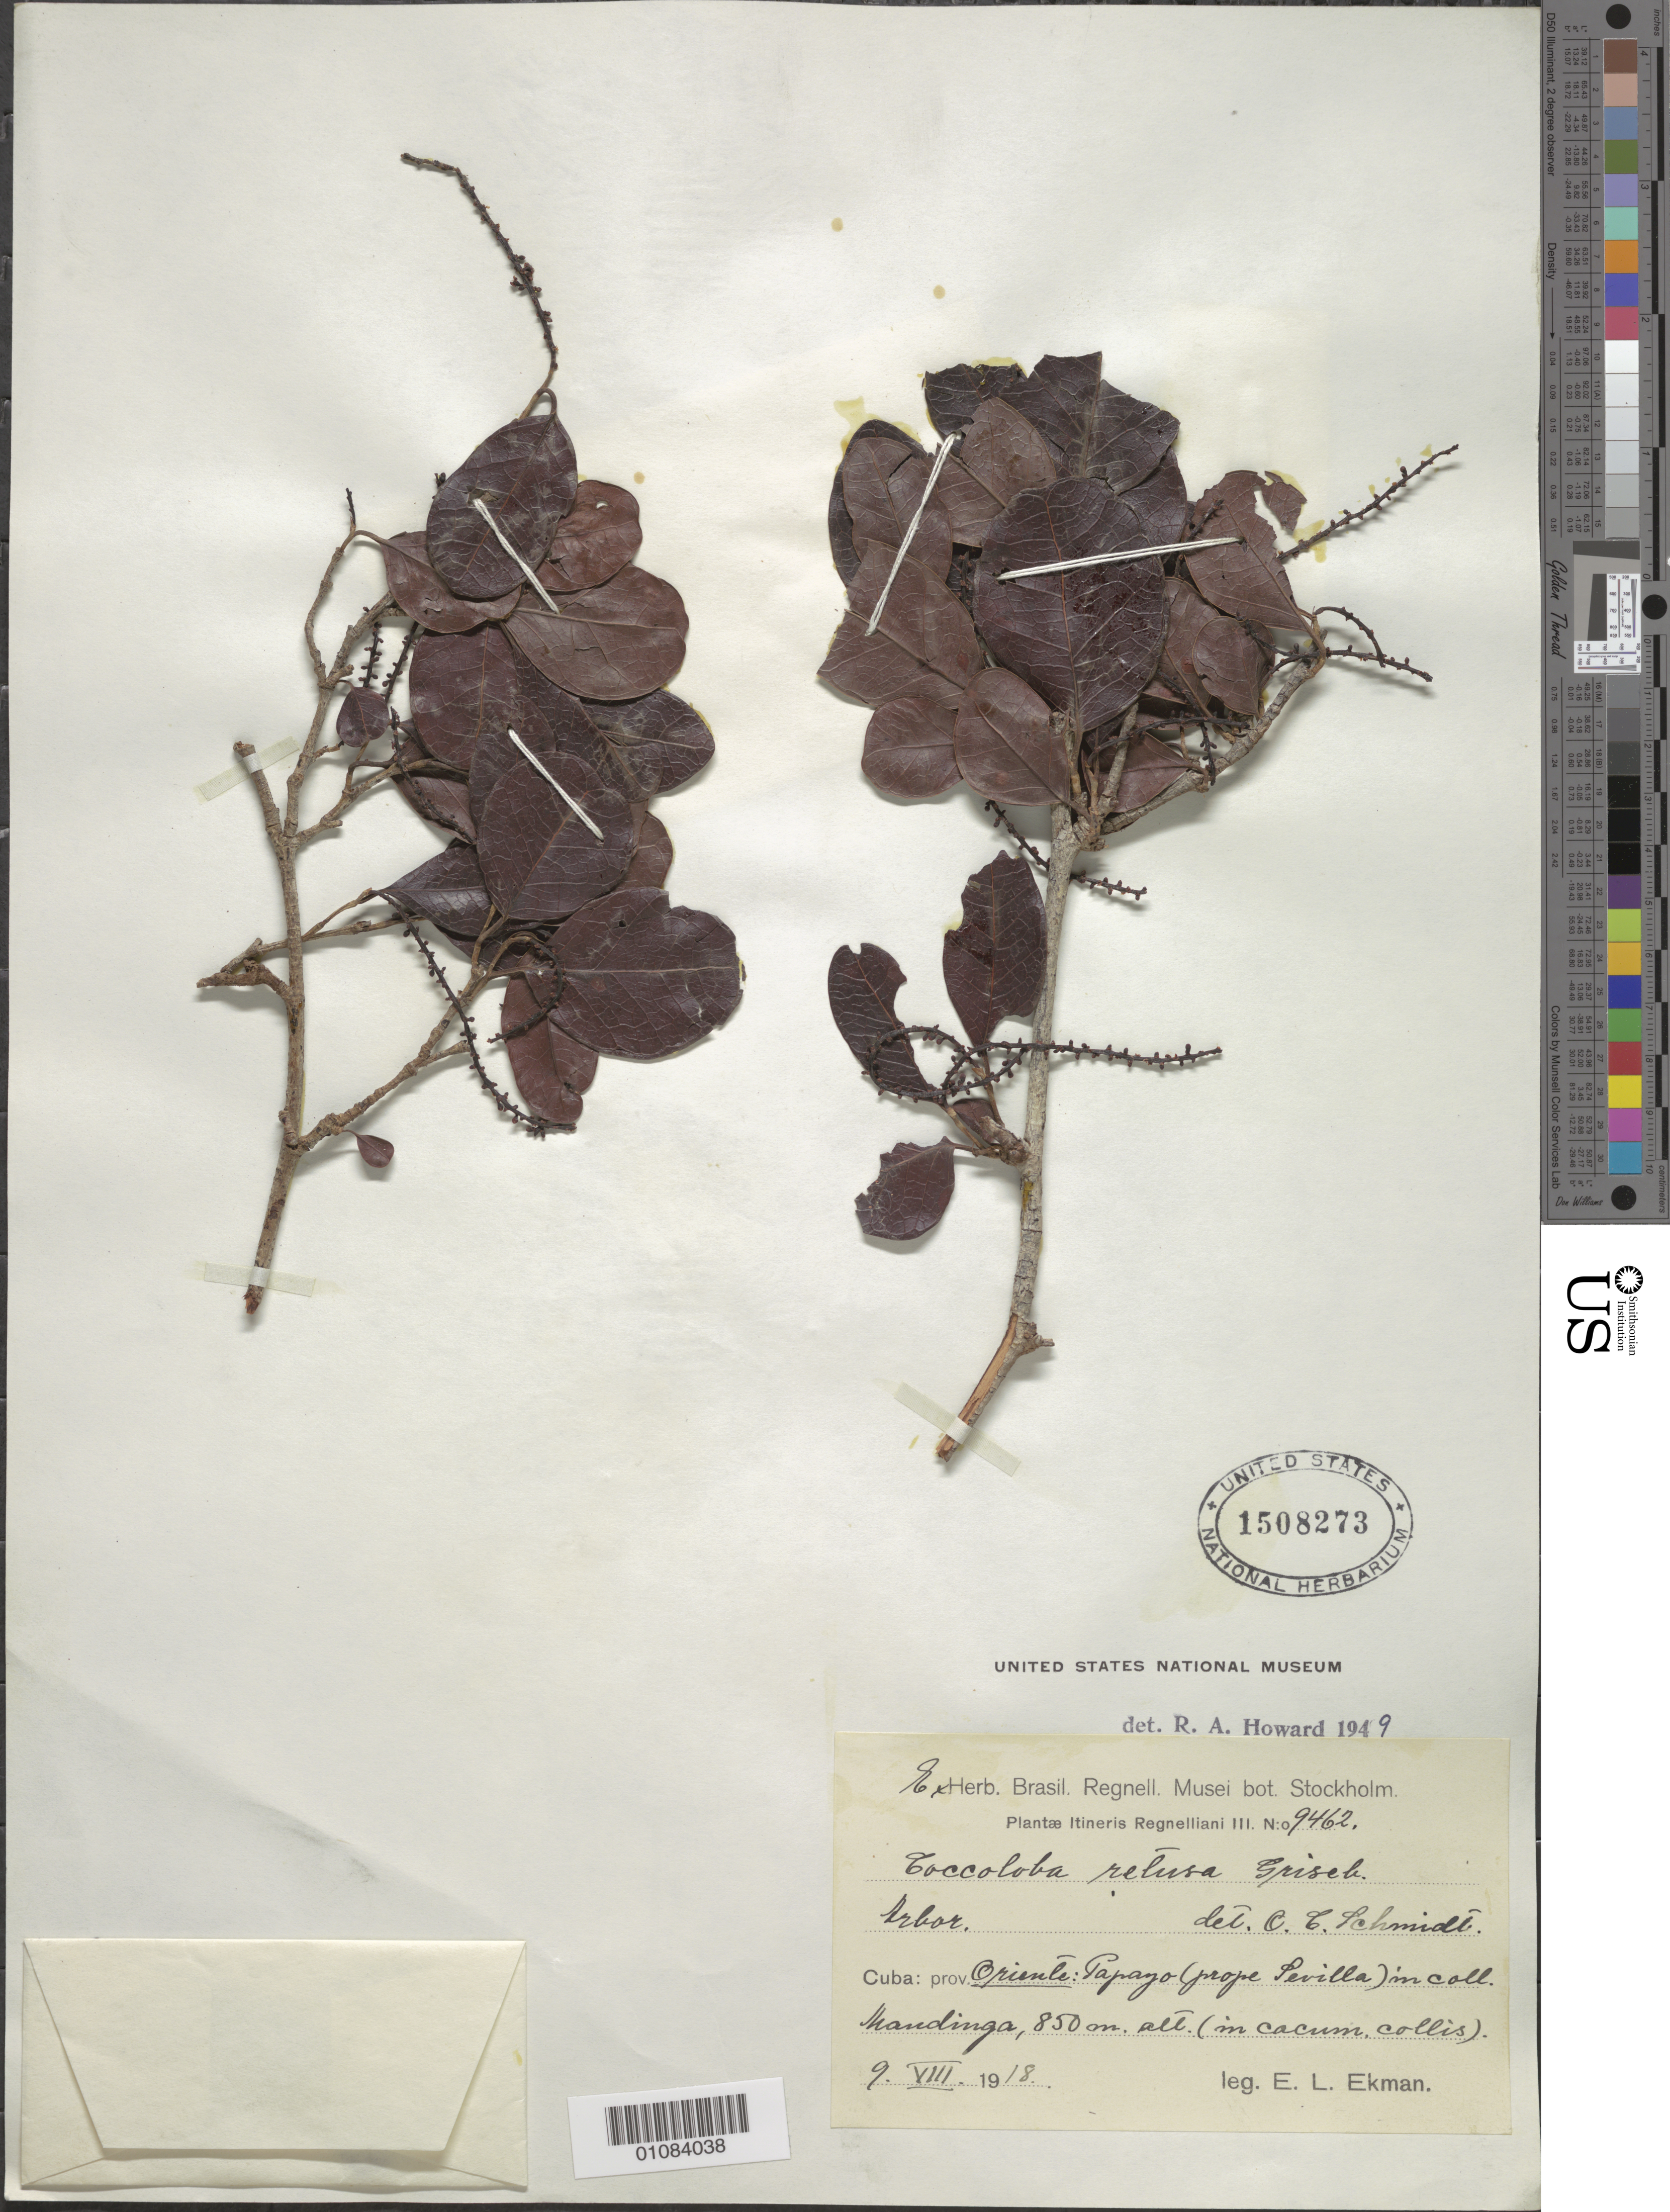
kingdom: Plantae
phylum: Tracheophyta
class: Magnoliopsida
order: Caryophyllales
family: Polygonaceae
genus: Coccoloba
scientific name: Coccoloba retusa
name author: Griseb.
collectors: E. L. Ekman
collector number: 9462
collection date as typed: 09 Aug 1918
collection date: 1918-08-09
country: Cuba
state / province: Pinar del Rio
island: Cuba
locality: Oriente: Papayo (prope Pevilla) in coll andinga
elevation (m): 850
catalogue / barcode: US 1508273